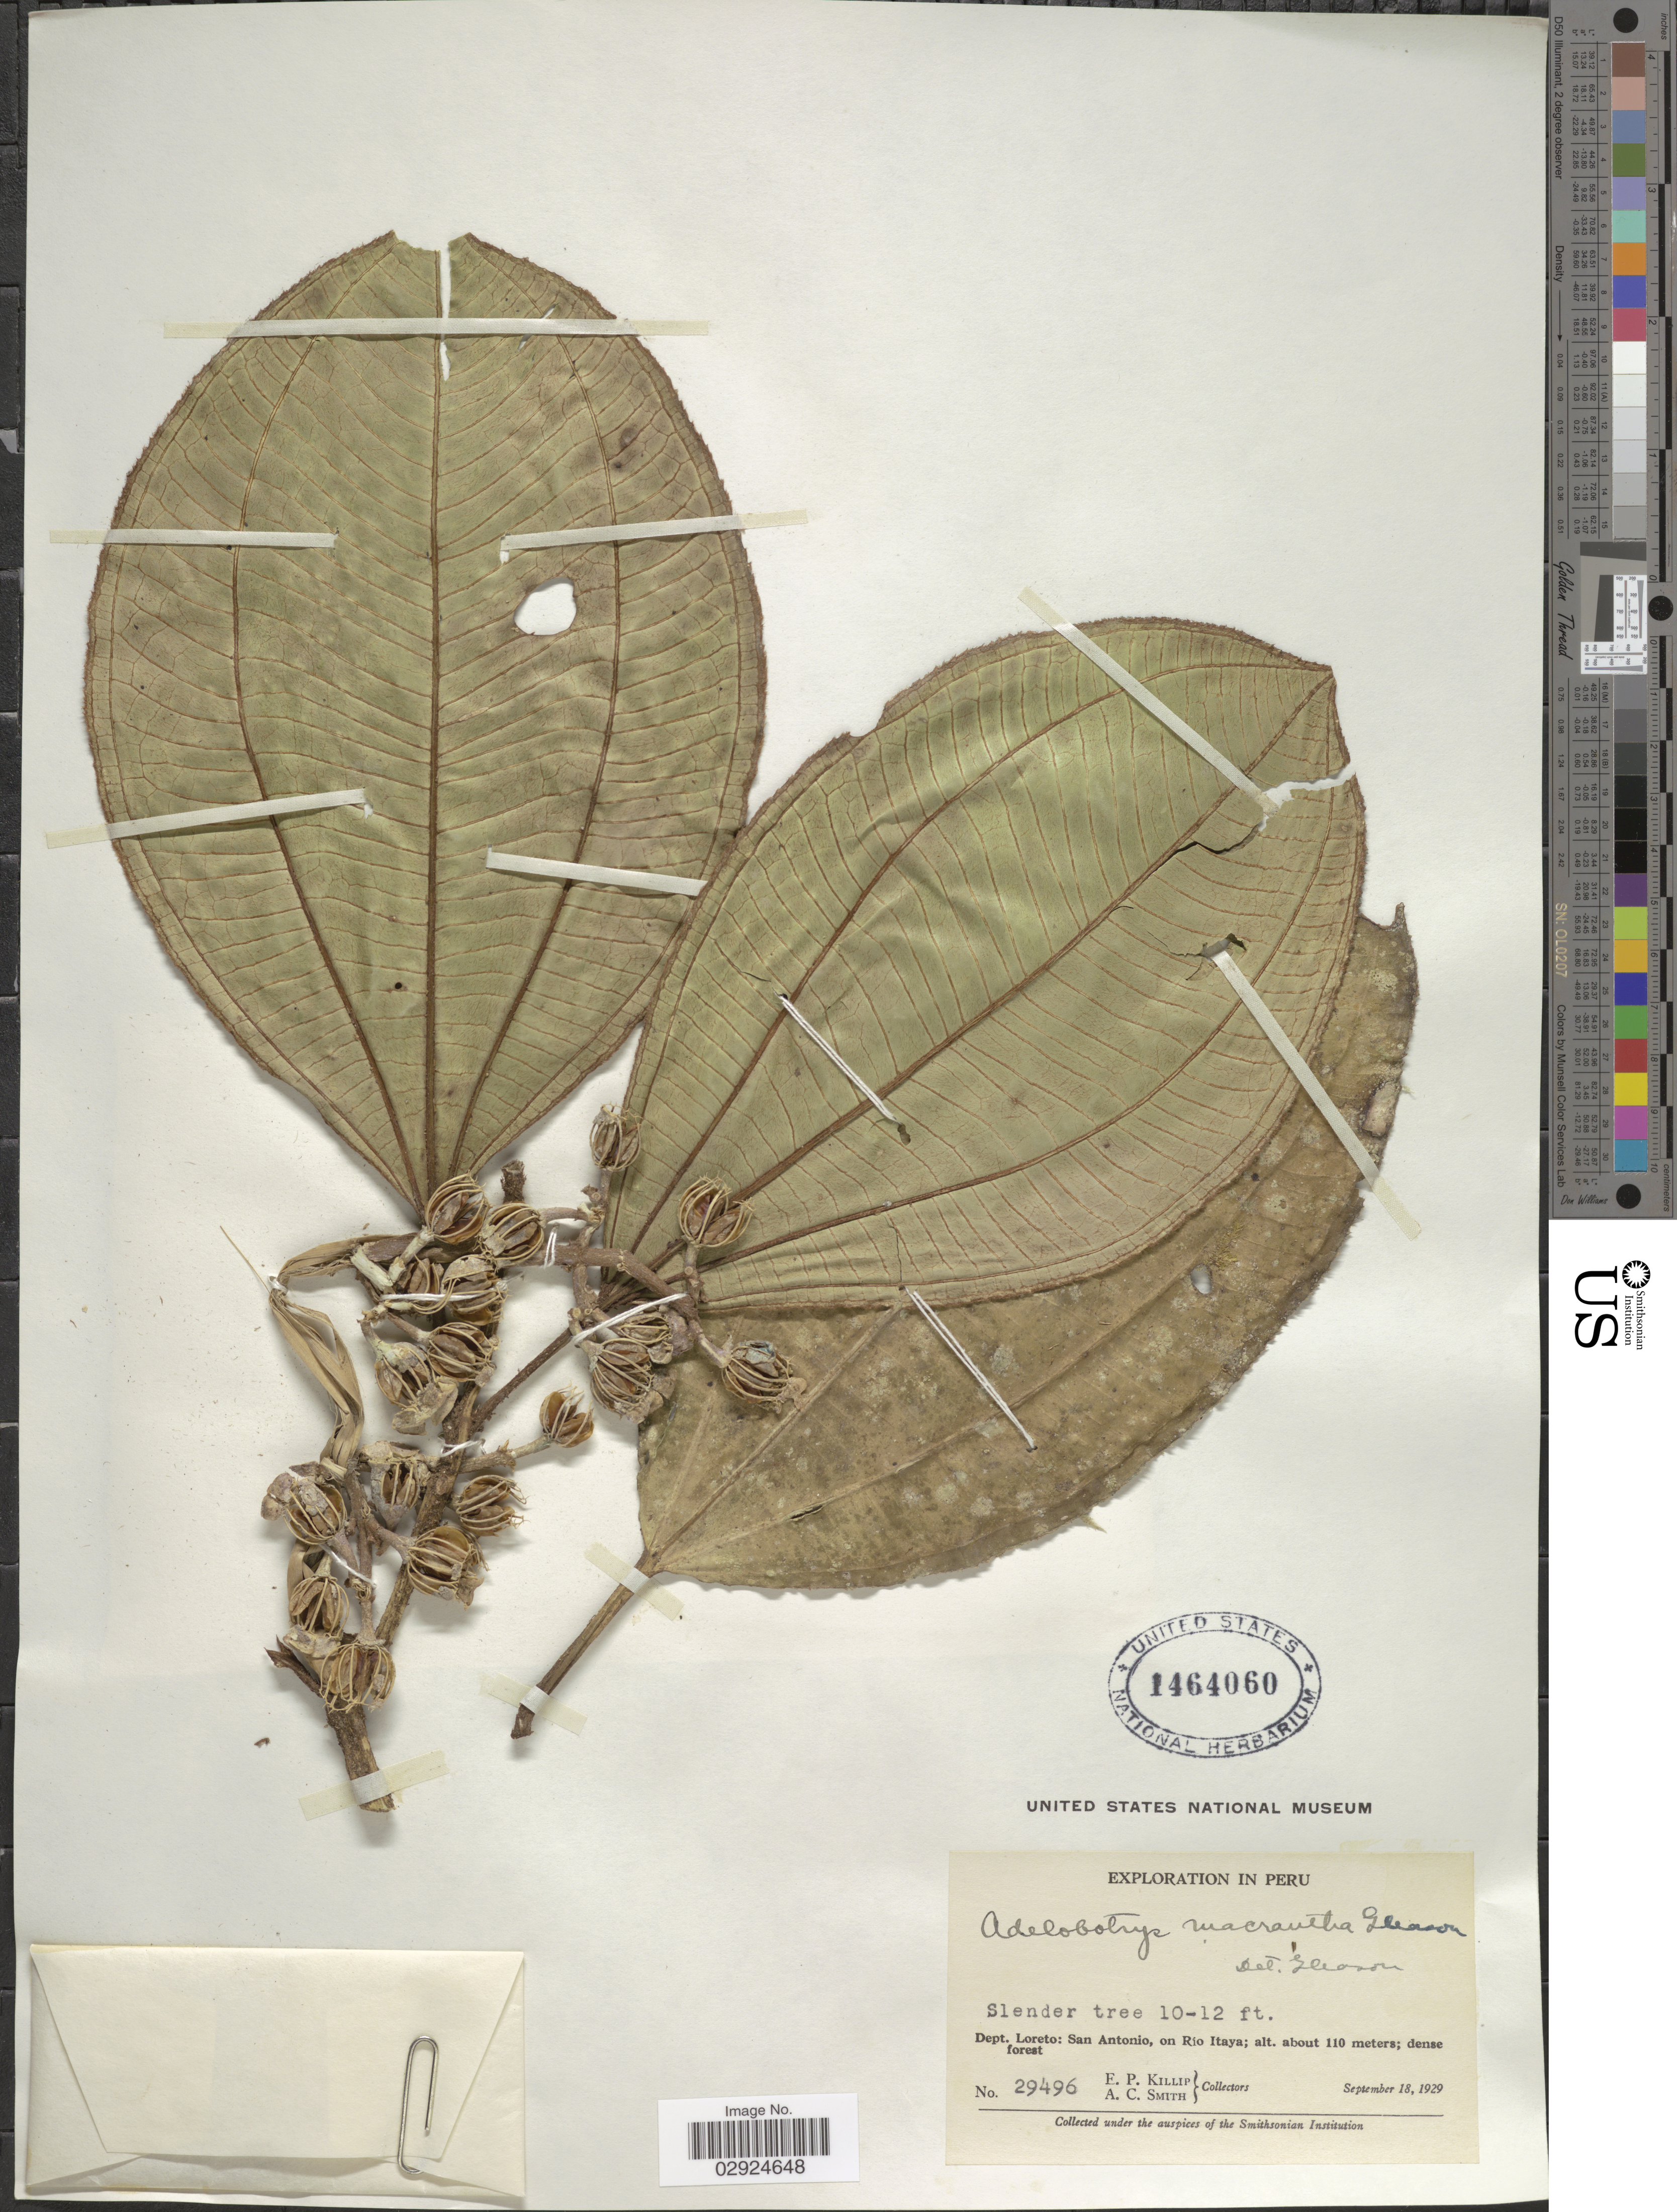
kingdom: Plantae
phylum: Tracheophyta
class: Magnoliopsida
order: Myrtales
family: Melastomataceae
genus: Adelobotrys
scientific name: Adelobotrys macrantha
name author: Gleason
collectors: E. P. Killip & A. C. Smith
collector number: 29496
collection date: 1929-09-18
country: Peru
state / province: Loreto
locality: Dept. Loreto: San Antonio, on Río Itaya.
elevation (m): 110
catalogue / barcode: US 1464060